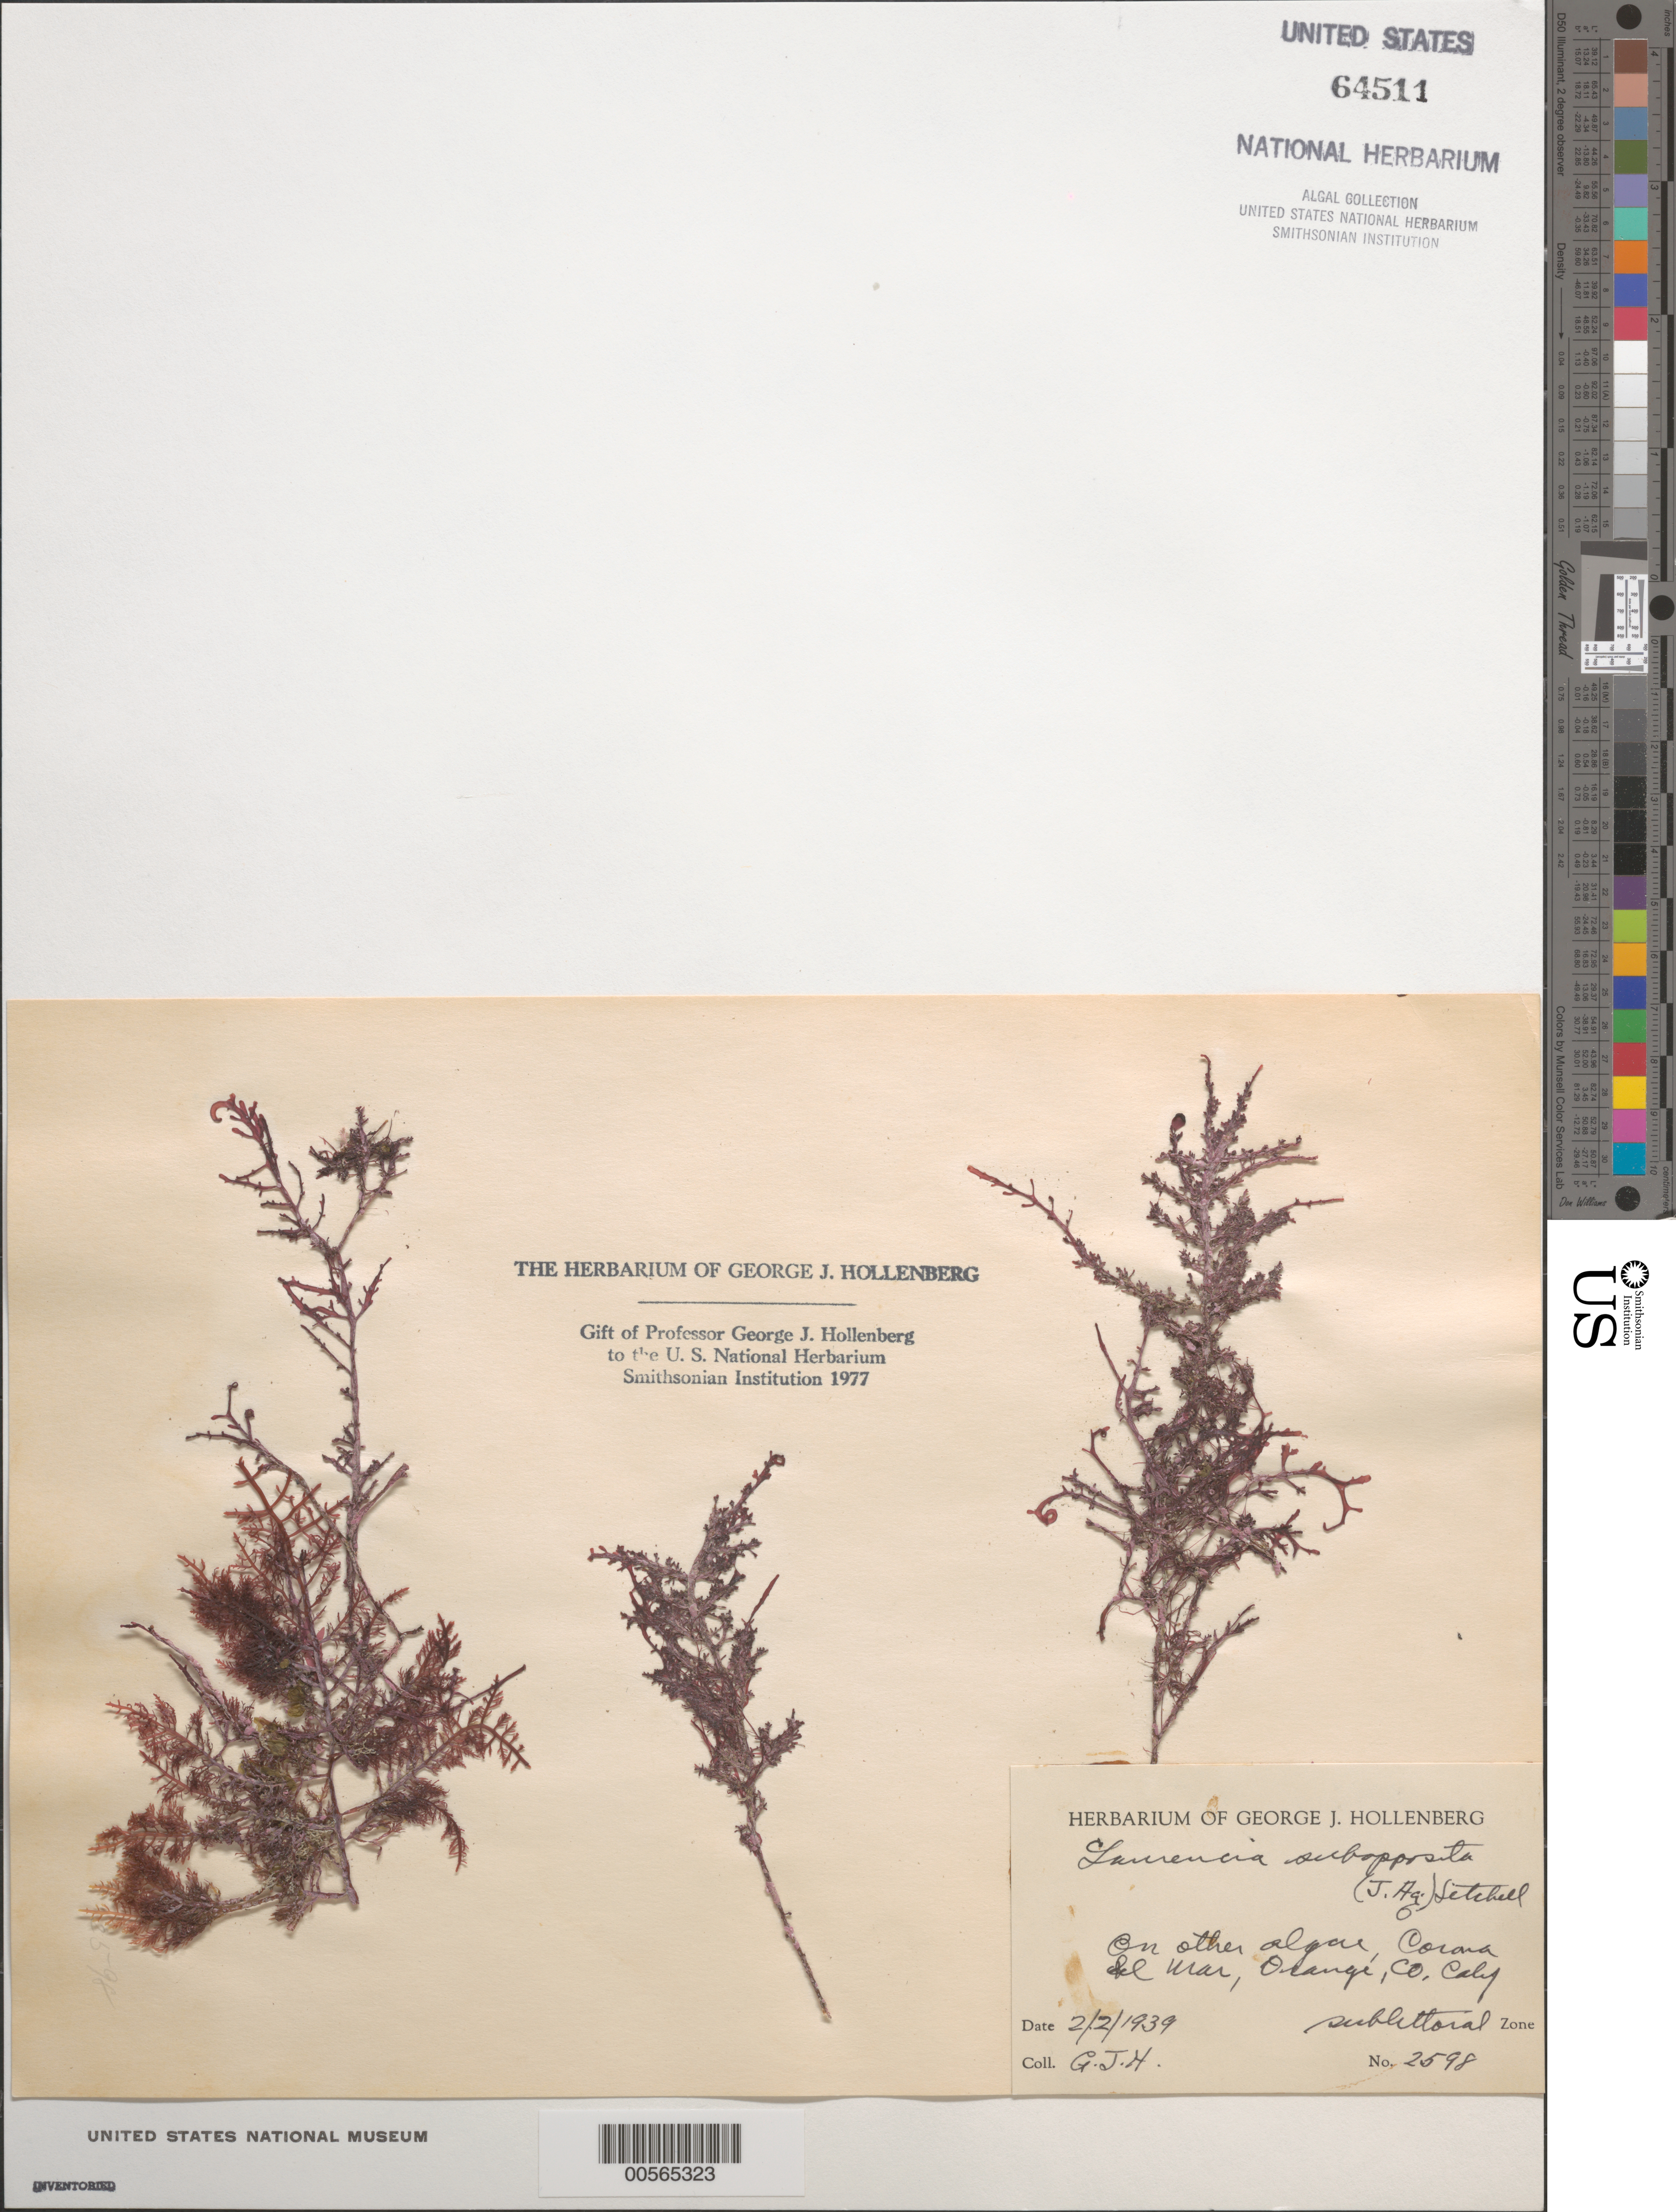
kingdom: Plantae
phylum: Rhodophyta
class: Florideophyceae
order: Ceramiales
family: Rhodomelaceae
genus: Laurencia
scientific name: Laurencia subopposita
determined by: Hollenberg, George J.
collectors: G. Hollenberg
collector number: GJH 2598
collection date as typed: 02 Feb 1939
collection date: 1939-02-02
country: United States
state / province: California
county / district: Orange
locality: Corona del Mar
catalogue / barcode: US 64511